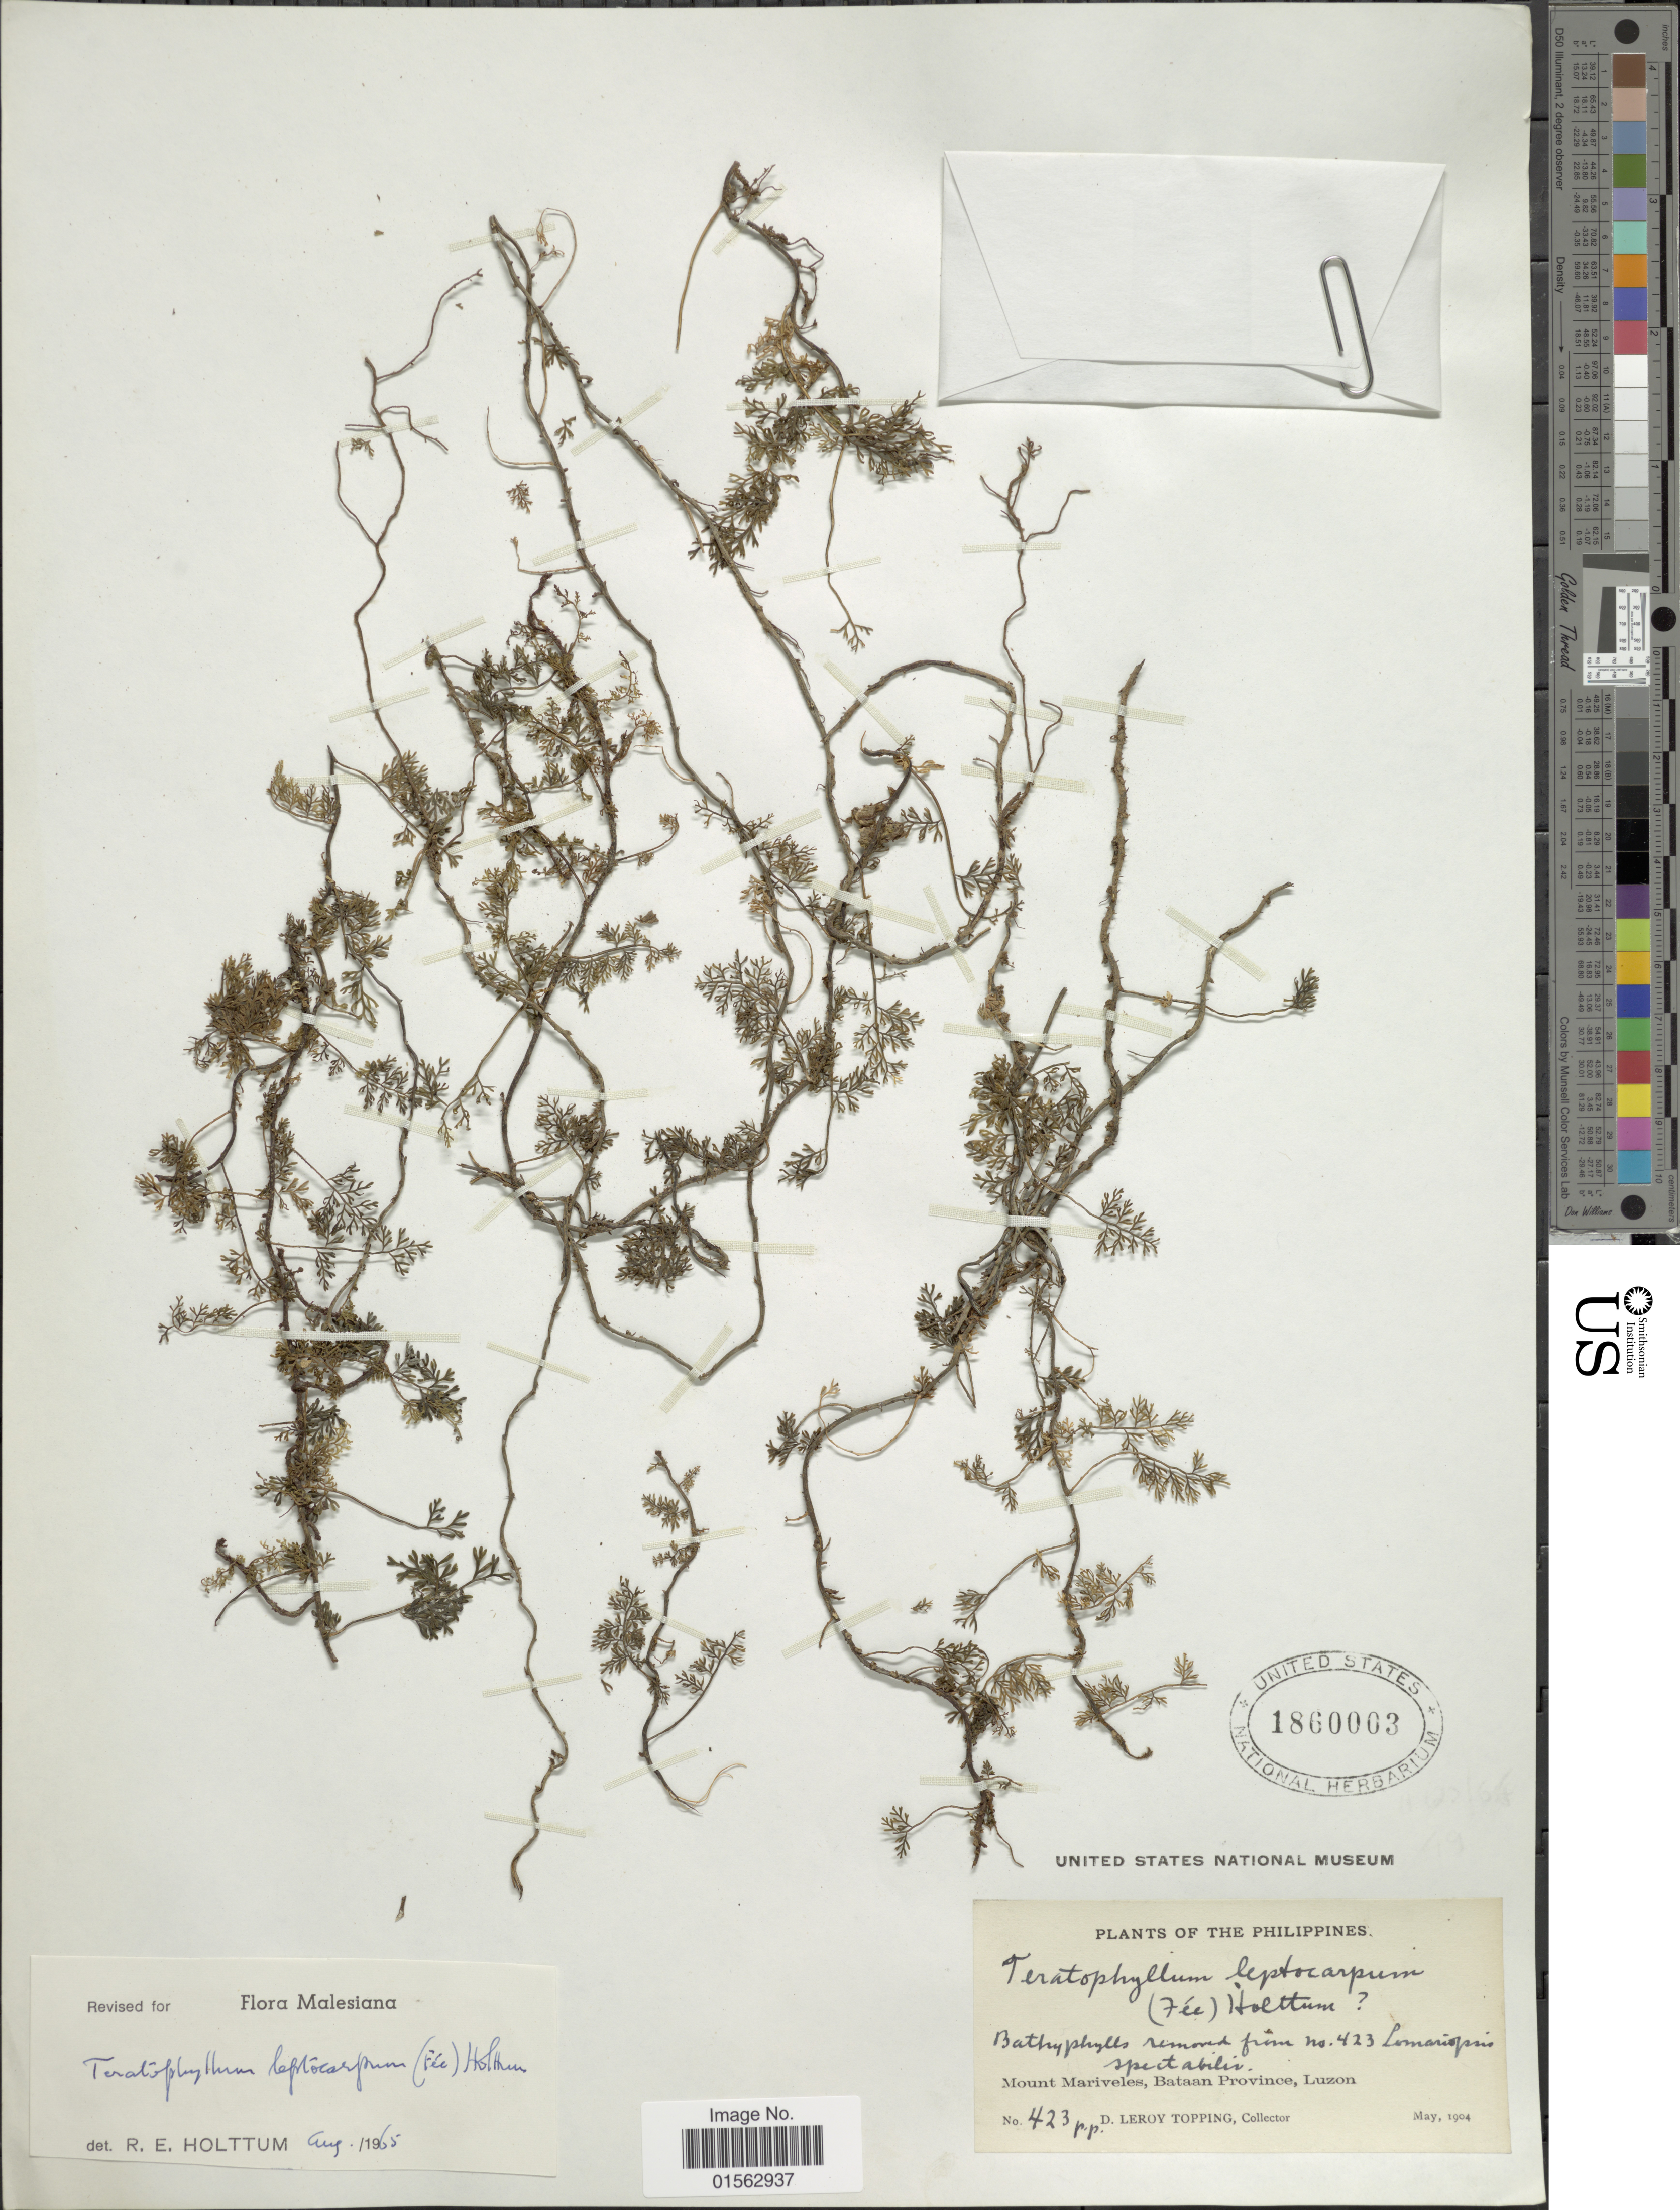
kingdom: Plantae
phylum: Tracheophyta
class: Polypodiopsida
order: Polypodiales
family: Dryopteridaceae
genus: Teratophyllum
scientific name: Teratophyllum leptocarpum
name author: (Fée) Holttum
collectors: D. L. Topping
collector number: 423pp*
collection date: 1904-05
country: Philippines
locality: Philippines, Mount Mariveles, Bataan Province, Luzon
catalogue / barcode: US 1860003